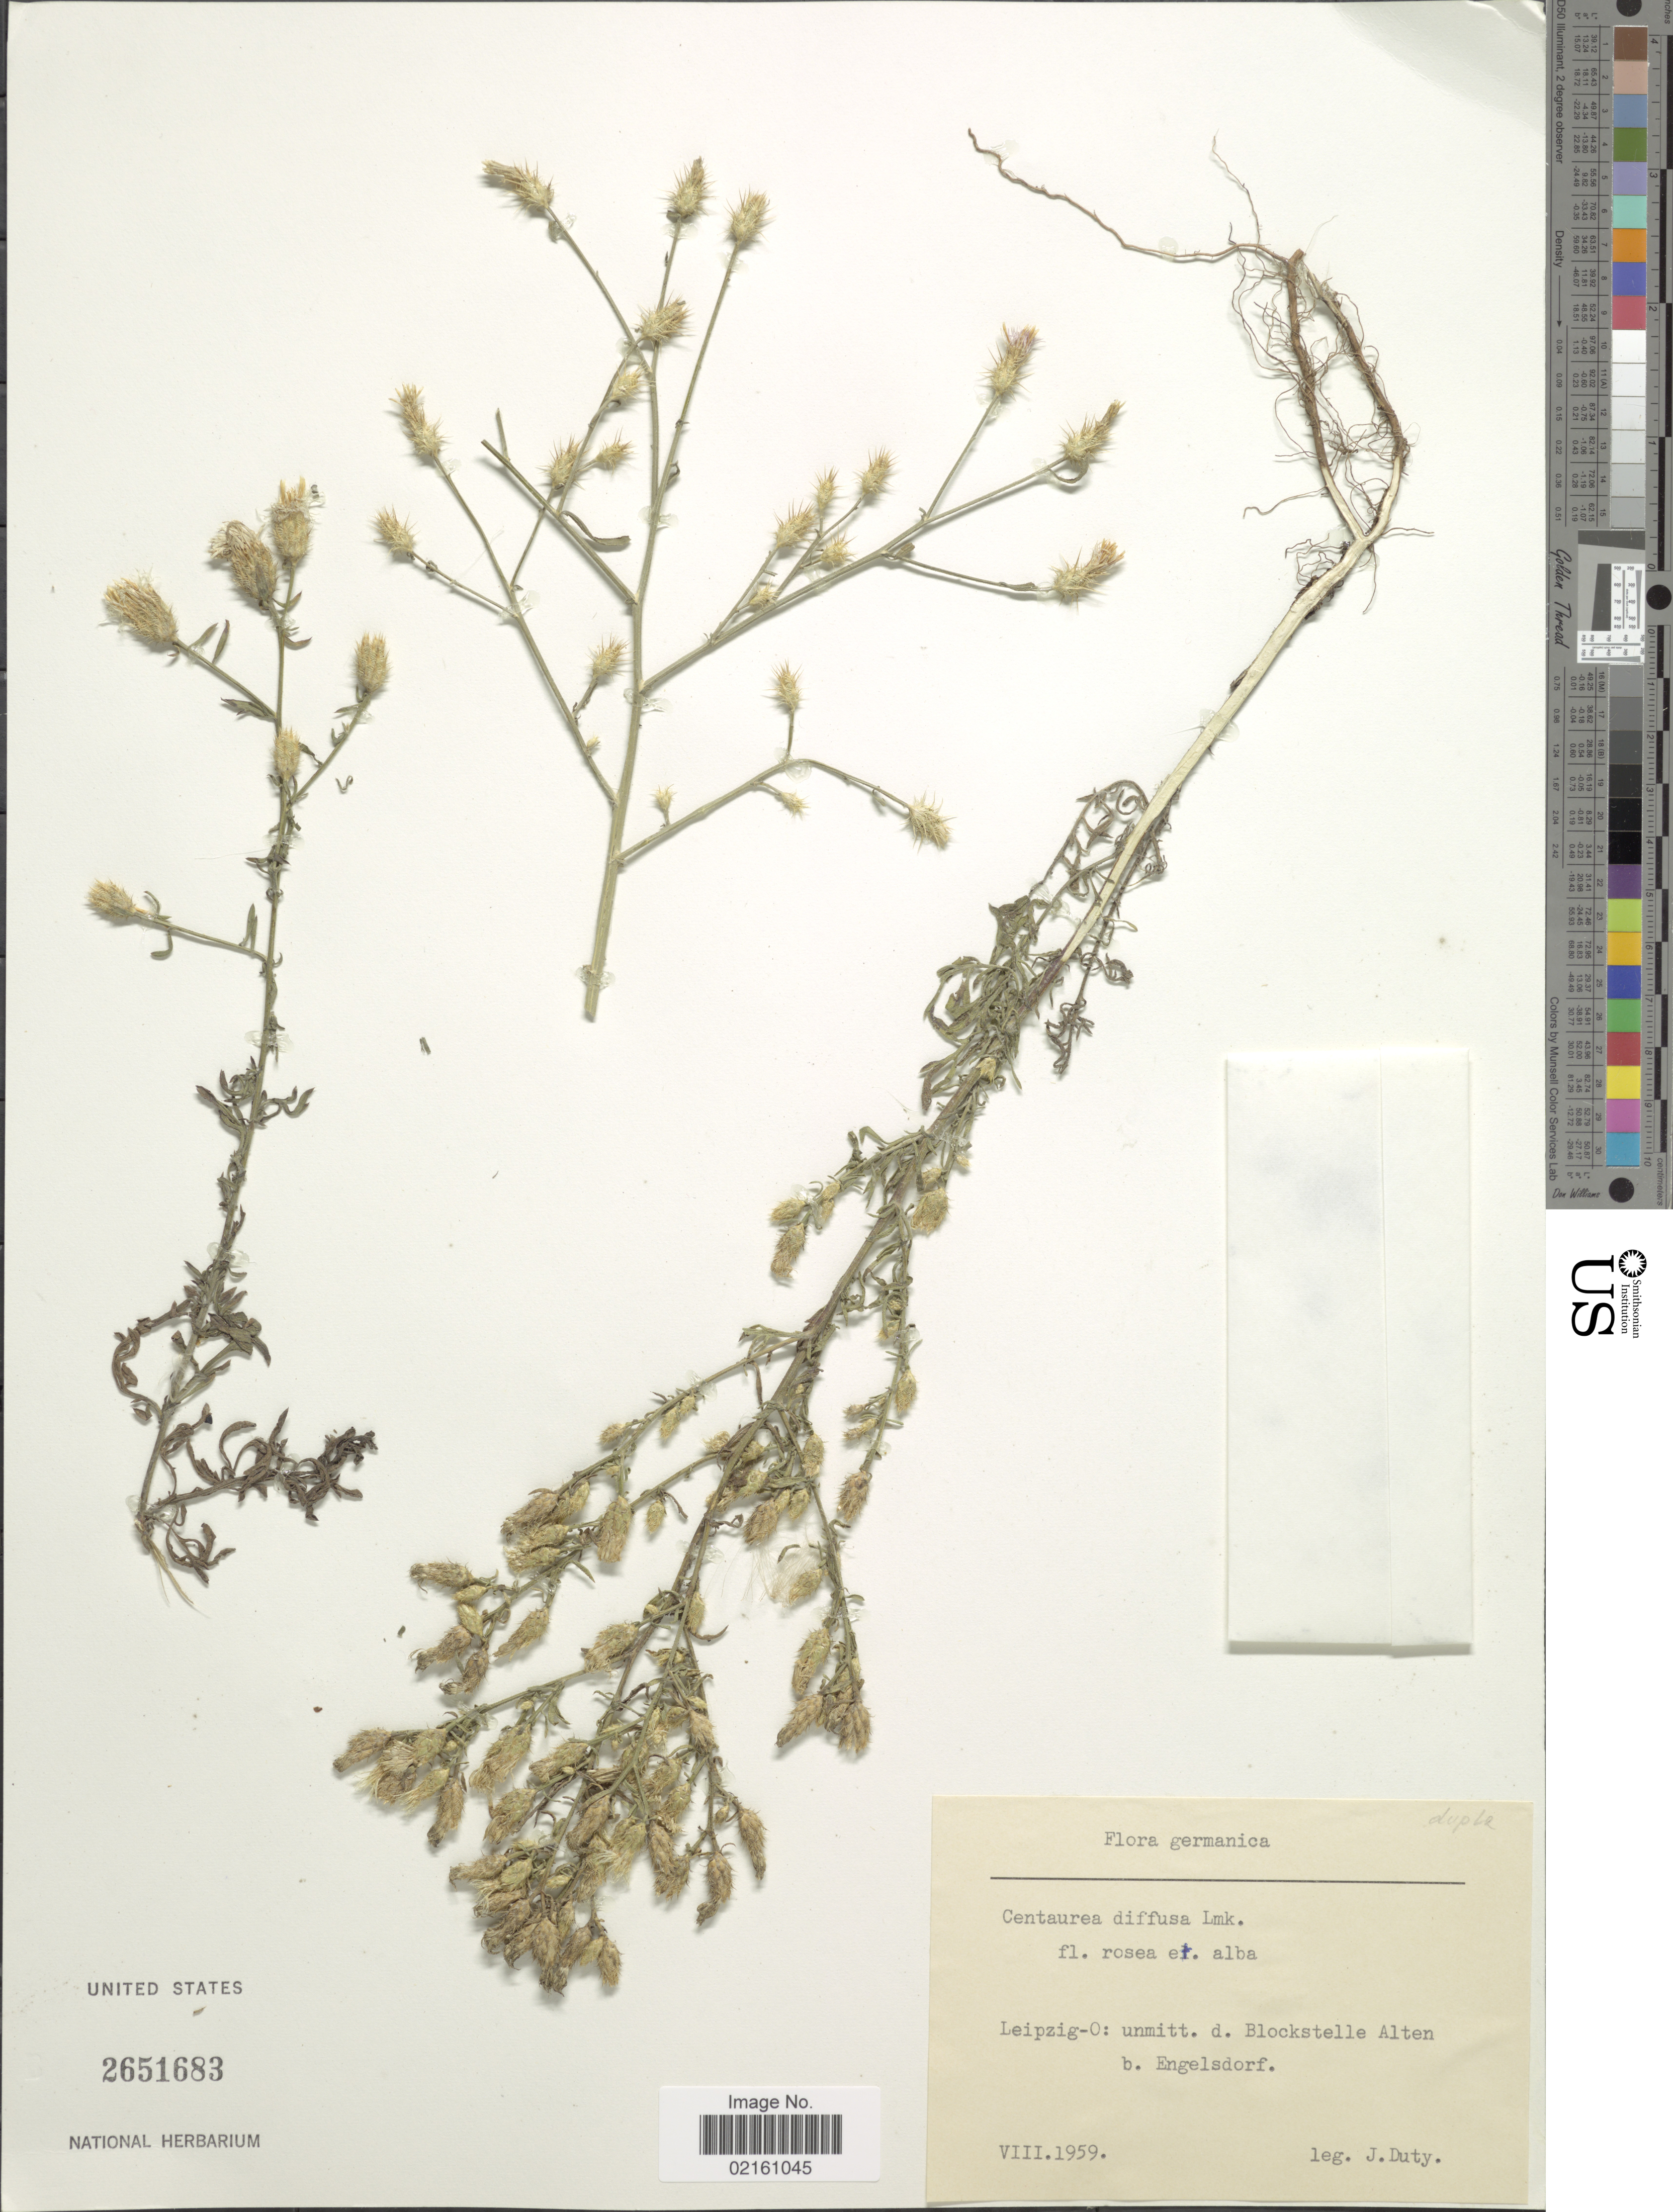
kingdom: Plantae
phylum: Tracheophyta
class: Magnoliopsida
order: Asterales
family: Asteraceae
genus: Centaurea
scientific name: Centaurea diffusa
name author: Lam.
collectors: J. Duty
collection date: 1959-08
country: Germany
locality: Leipzig-O, unmitt. d. Blockstelle Alten b. Engelsdorf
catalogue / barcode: US 2651683